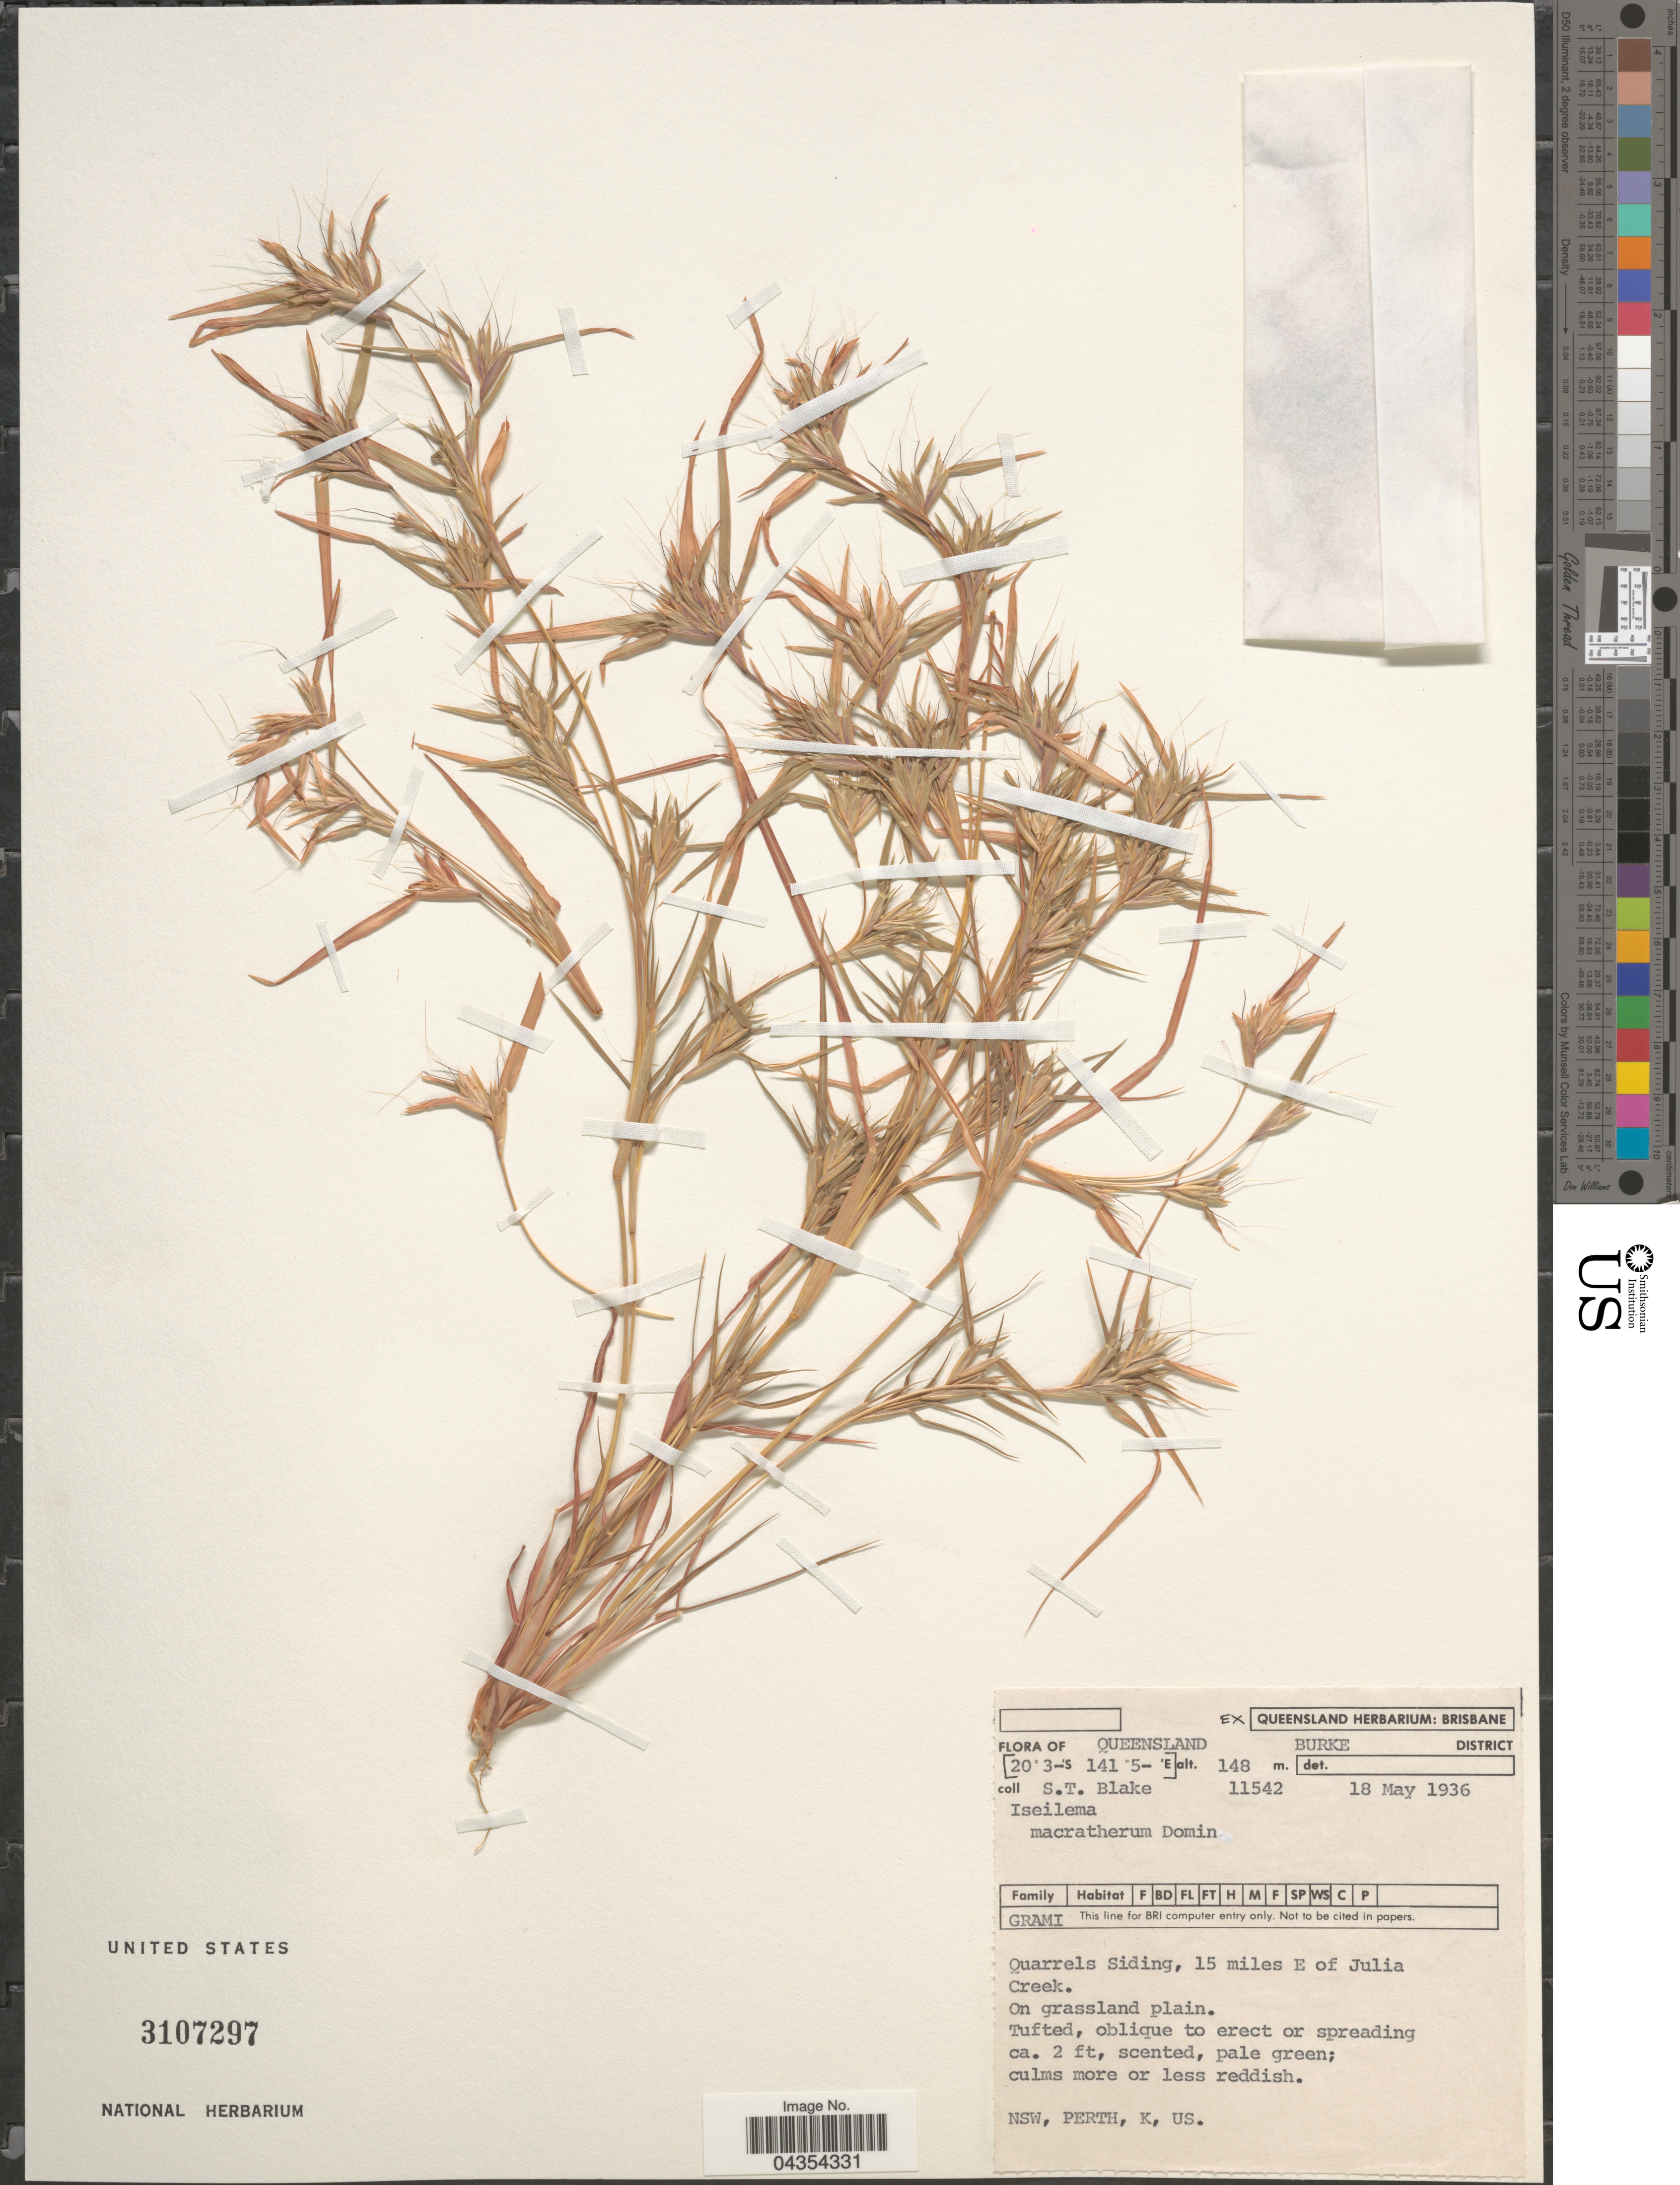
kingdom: Plantae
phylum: Tracheophyta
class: Liliopsida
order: Poales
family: Poaceae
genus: Iseilema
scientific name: Iseilema macratherum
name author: Domin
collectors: S. T. Blake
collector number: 11542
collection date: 1936-05-18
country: Australia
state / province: Queensland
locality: Burke District. Quarrels Siding, 15 miles E of Julia Creek.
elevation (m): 148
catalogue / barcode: US 3107297